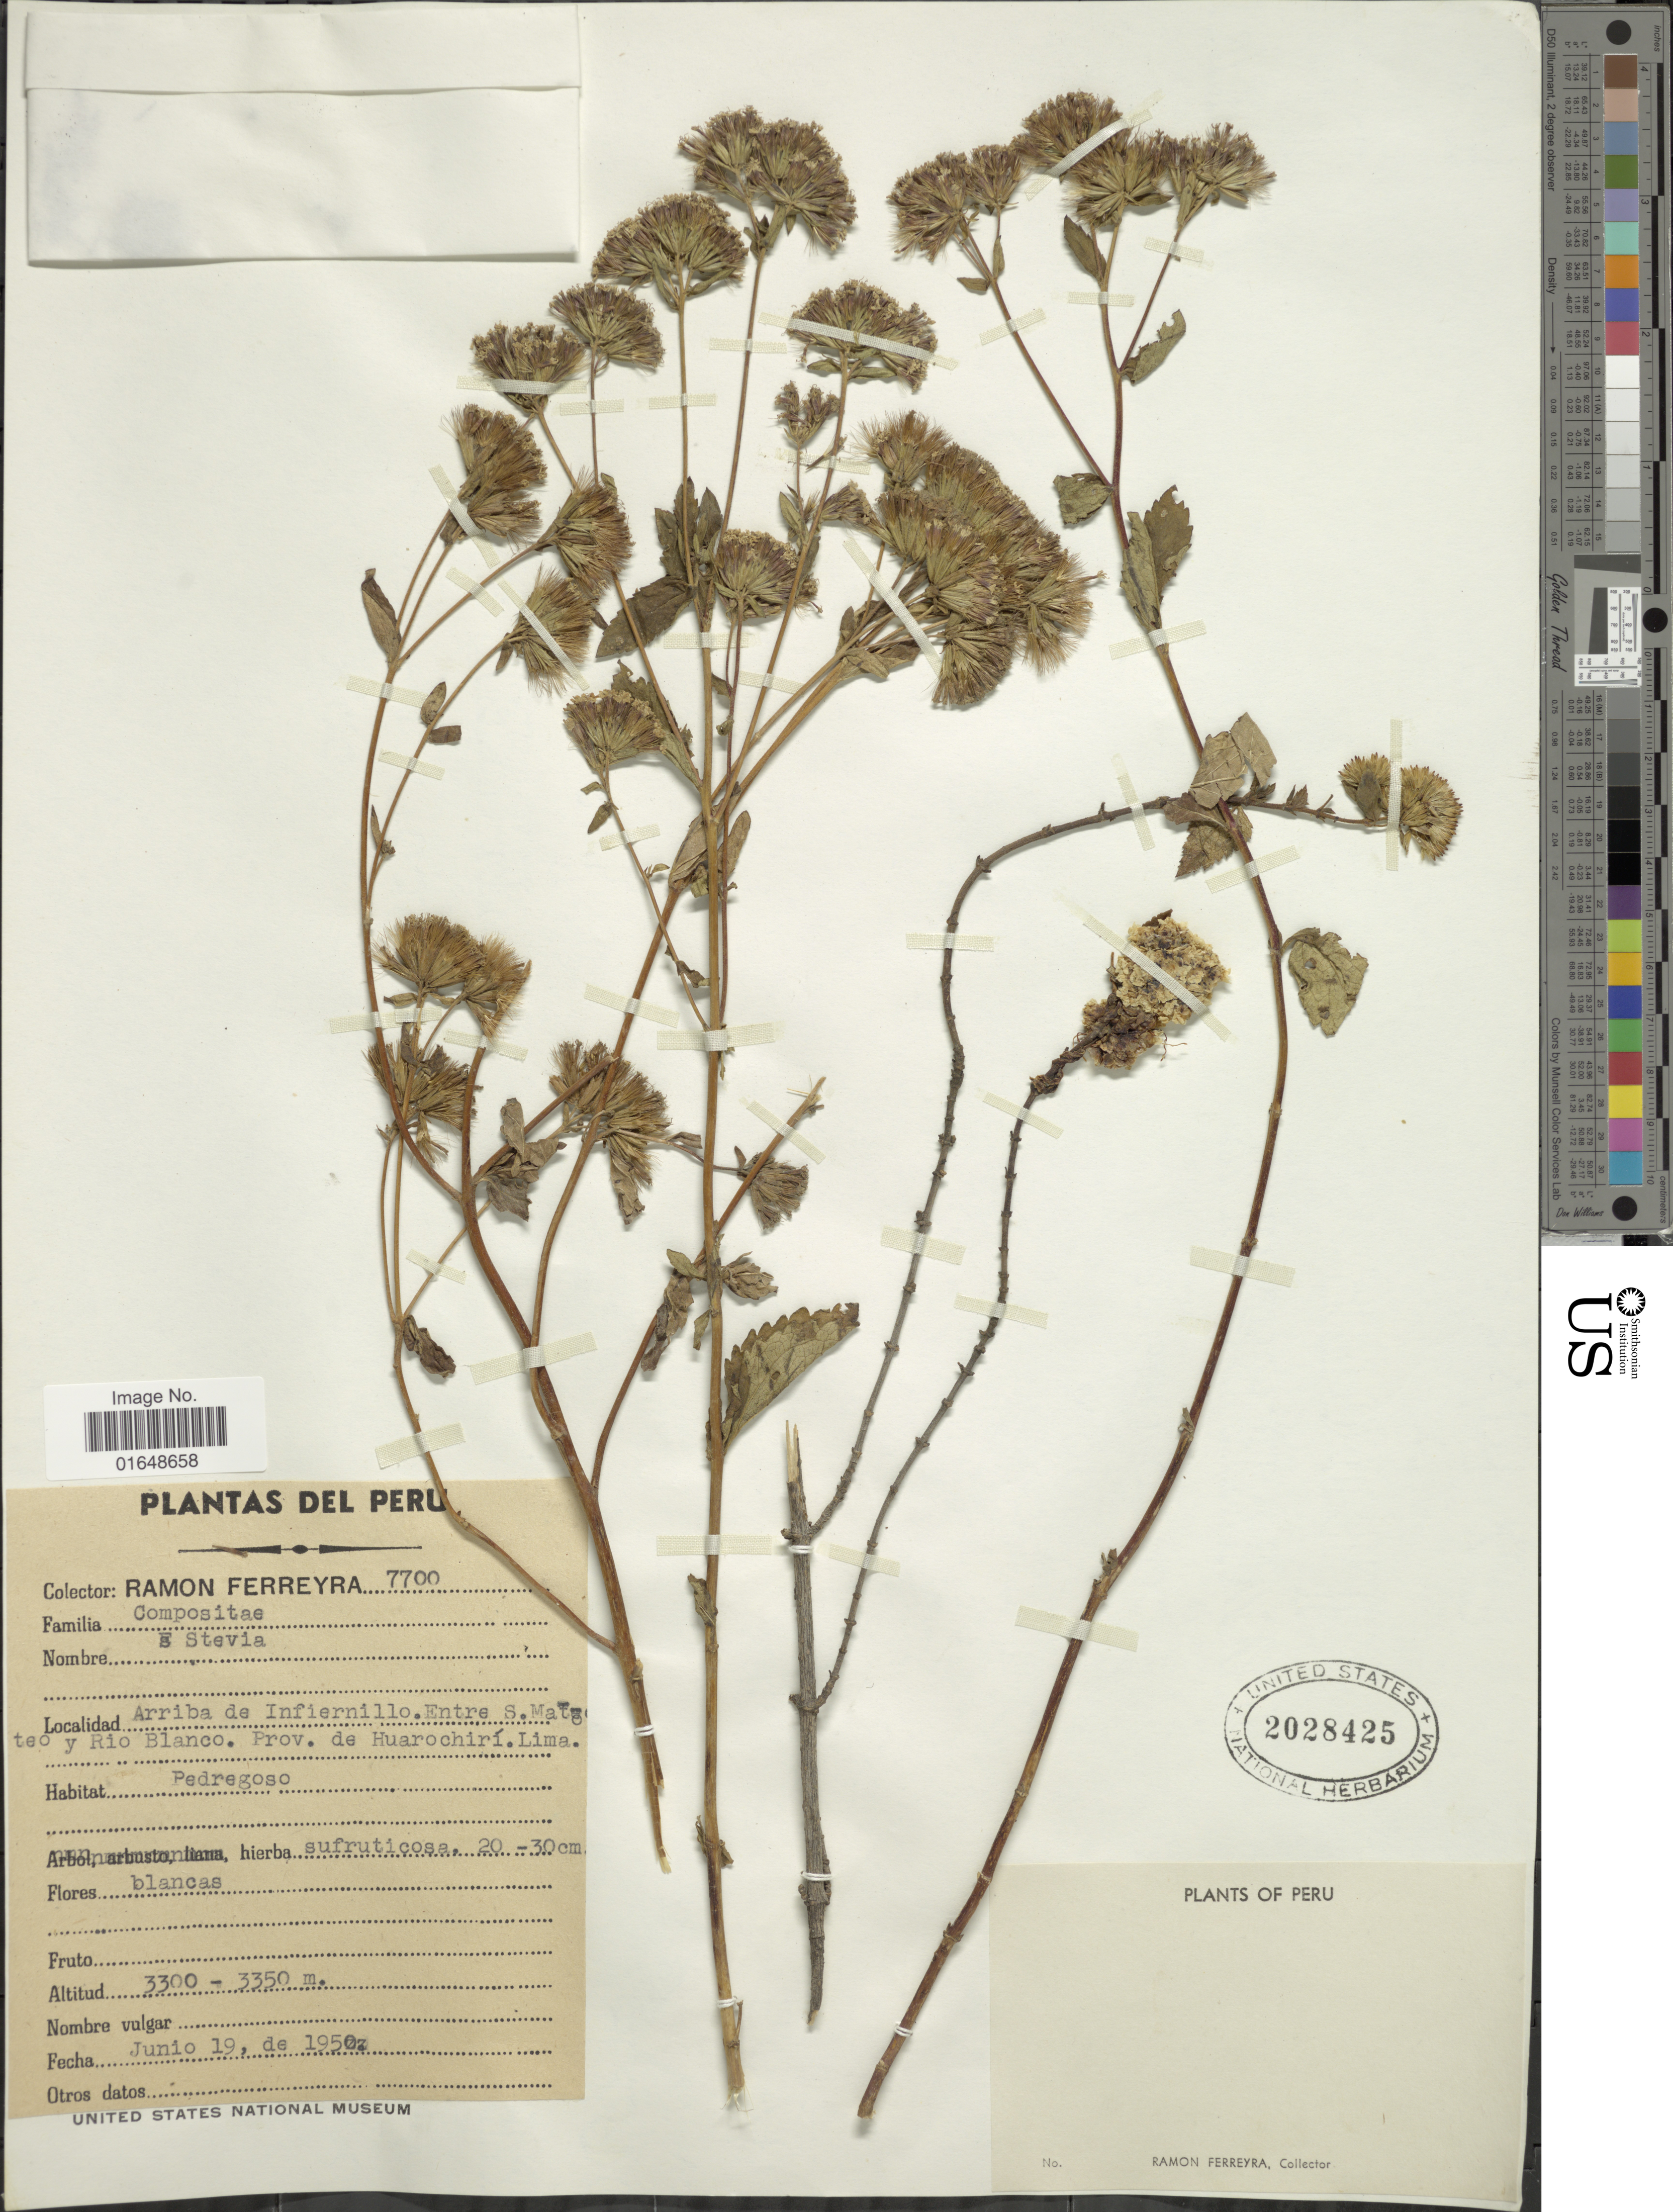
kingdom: Plantae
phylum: Tracheophyta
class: Magnoliopsida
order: Asterales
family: Asteraceae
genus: Stevia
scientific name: Stevia puberula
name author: Hook.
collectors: R. A. Ferreyra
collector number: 7700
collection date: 1950-06-19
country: Peru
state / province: Lima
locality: Arriba de Infiernillo. Entre S. Mateo y Rio Blanco. Prov. de Huarochirí. Lima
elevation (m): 3300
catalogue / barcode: US 2028425